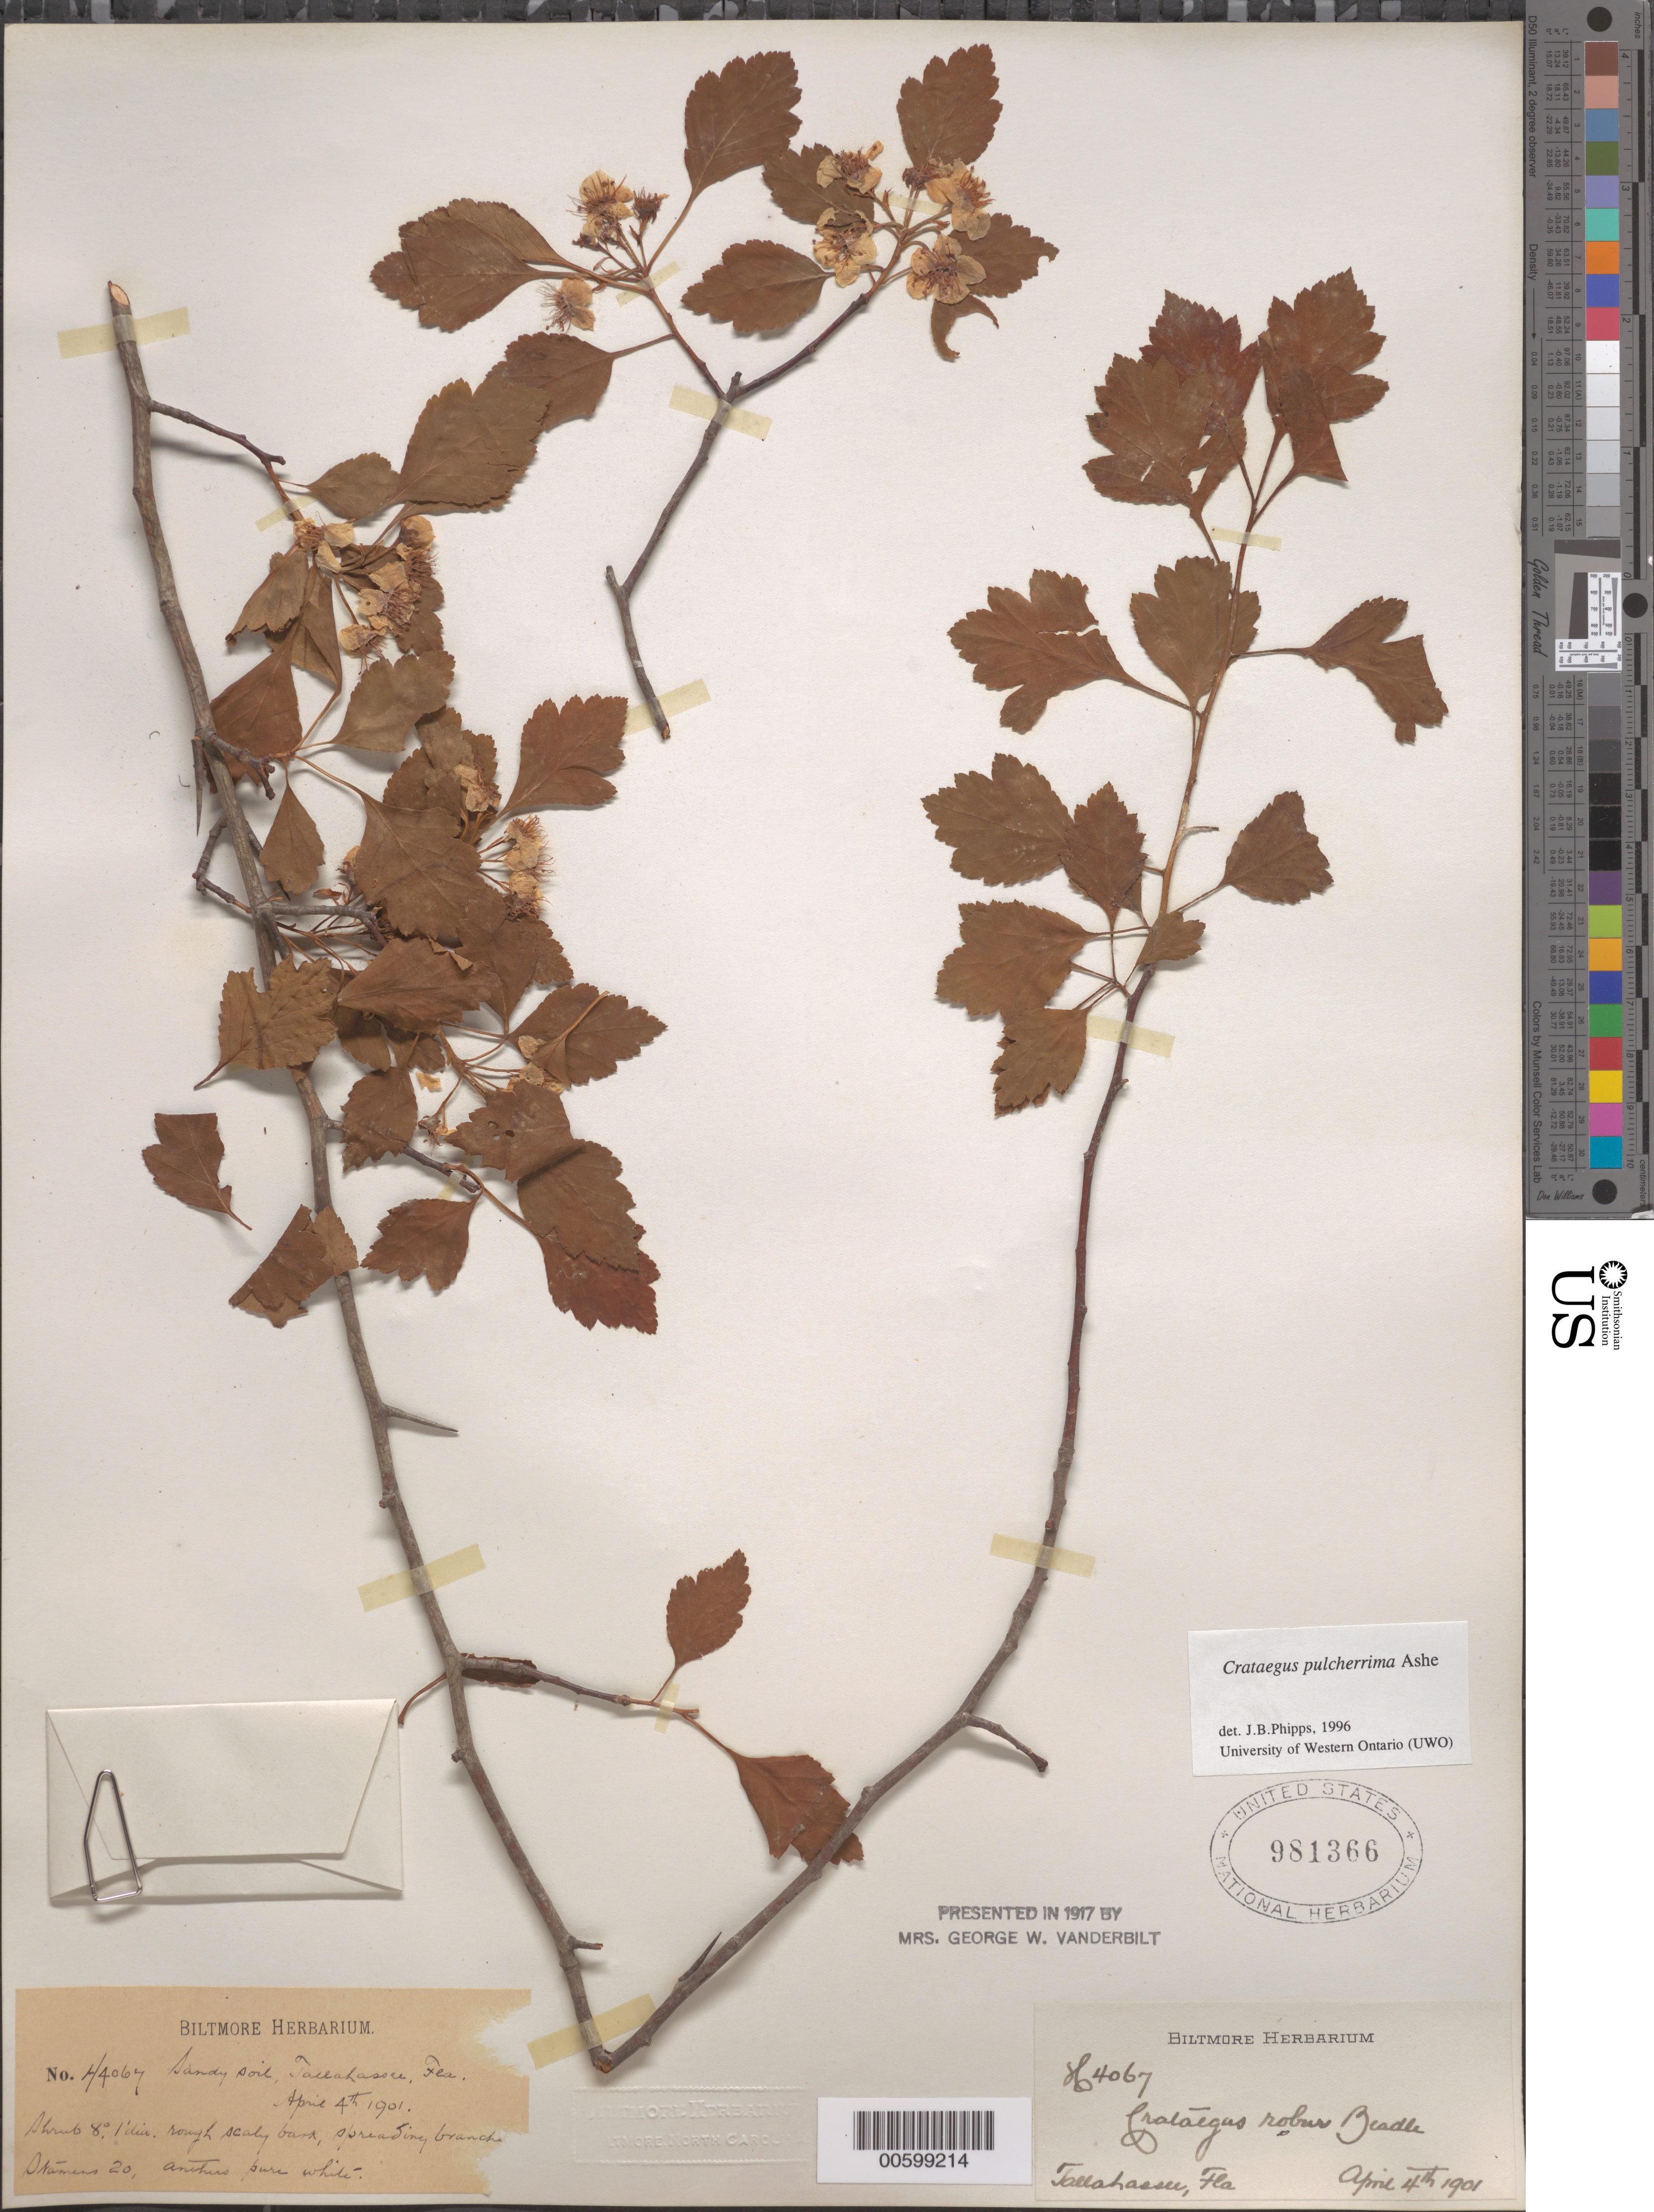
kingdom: Plantae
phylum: Tracheophyta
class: Magnoliopsida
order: Rosales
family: Rosaceae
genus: Crataegus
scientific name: Crataegus pulcherrima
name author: Ashe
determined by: Phipps, James B., (UWO), University of Western Ontario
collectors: ex herb. Biltmore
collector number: H4067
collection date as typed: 04 Apr 1901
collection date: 1901-04-04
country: United States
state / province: Florida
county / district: Leon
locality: Tallahassee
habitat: Sandy soil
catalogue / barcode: US 981366